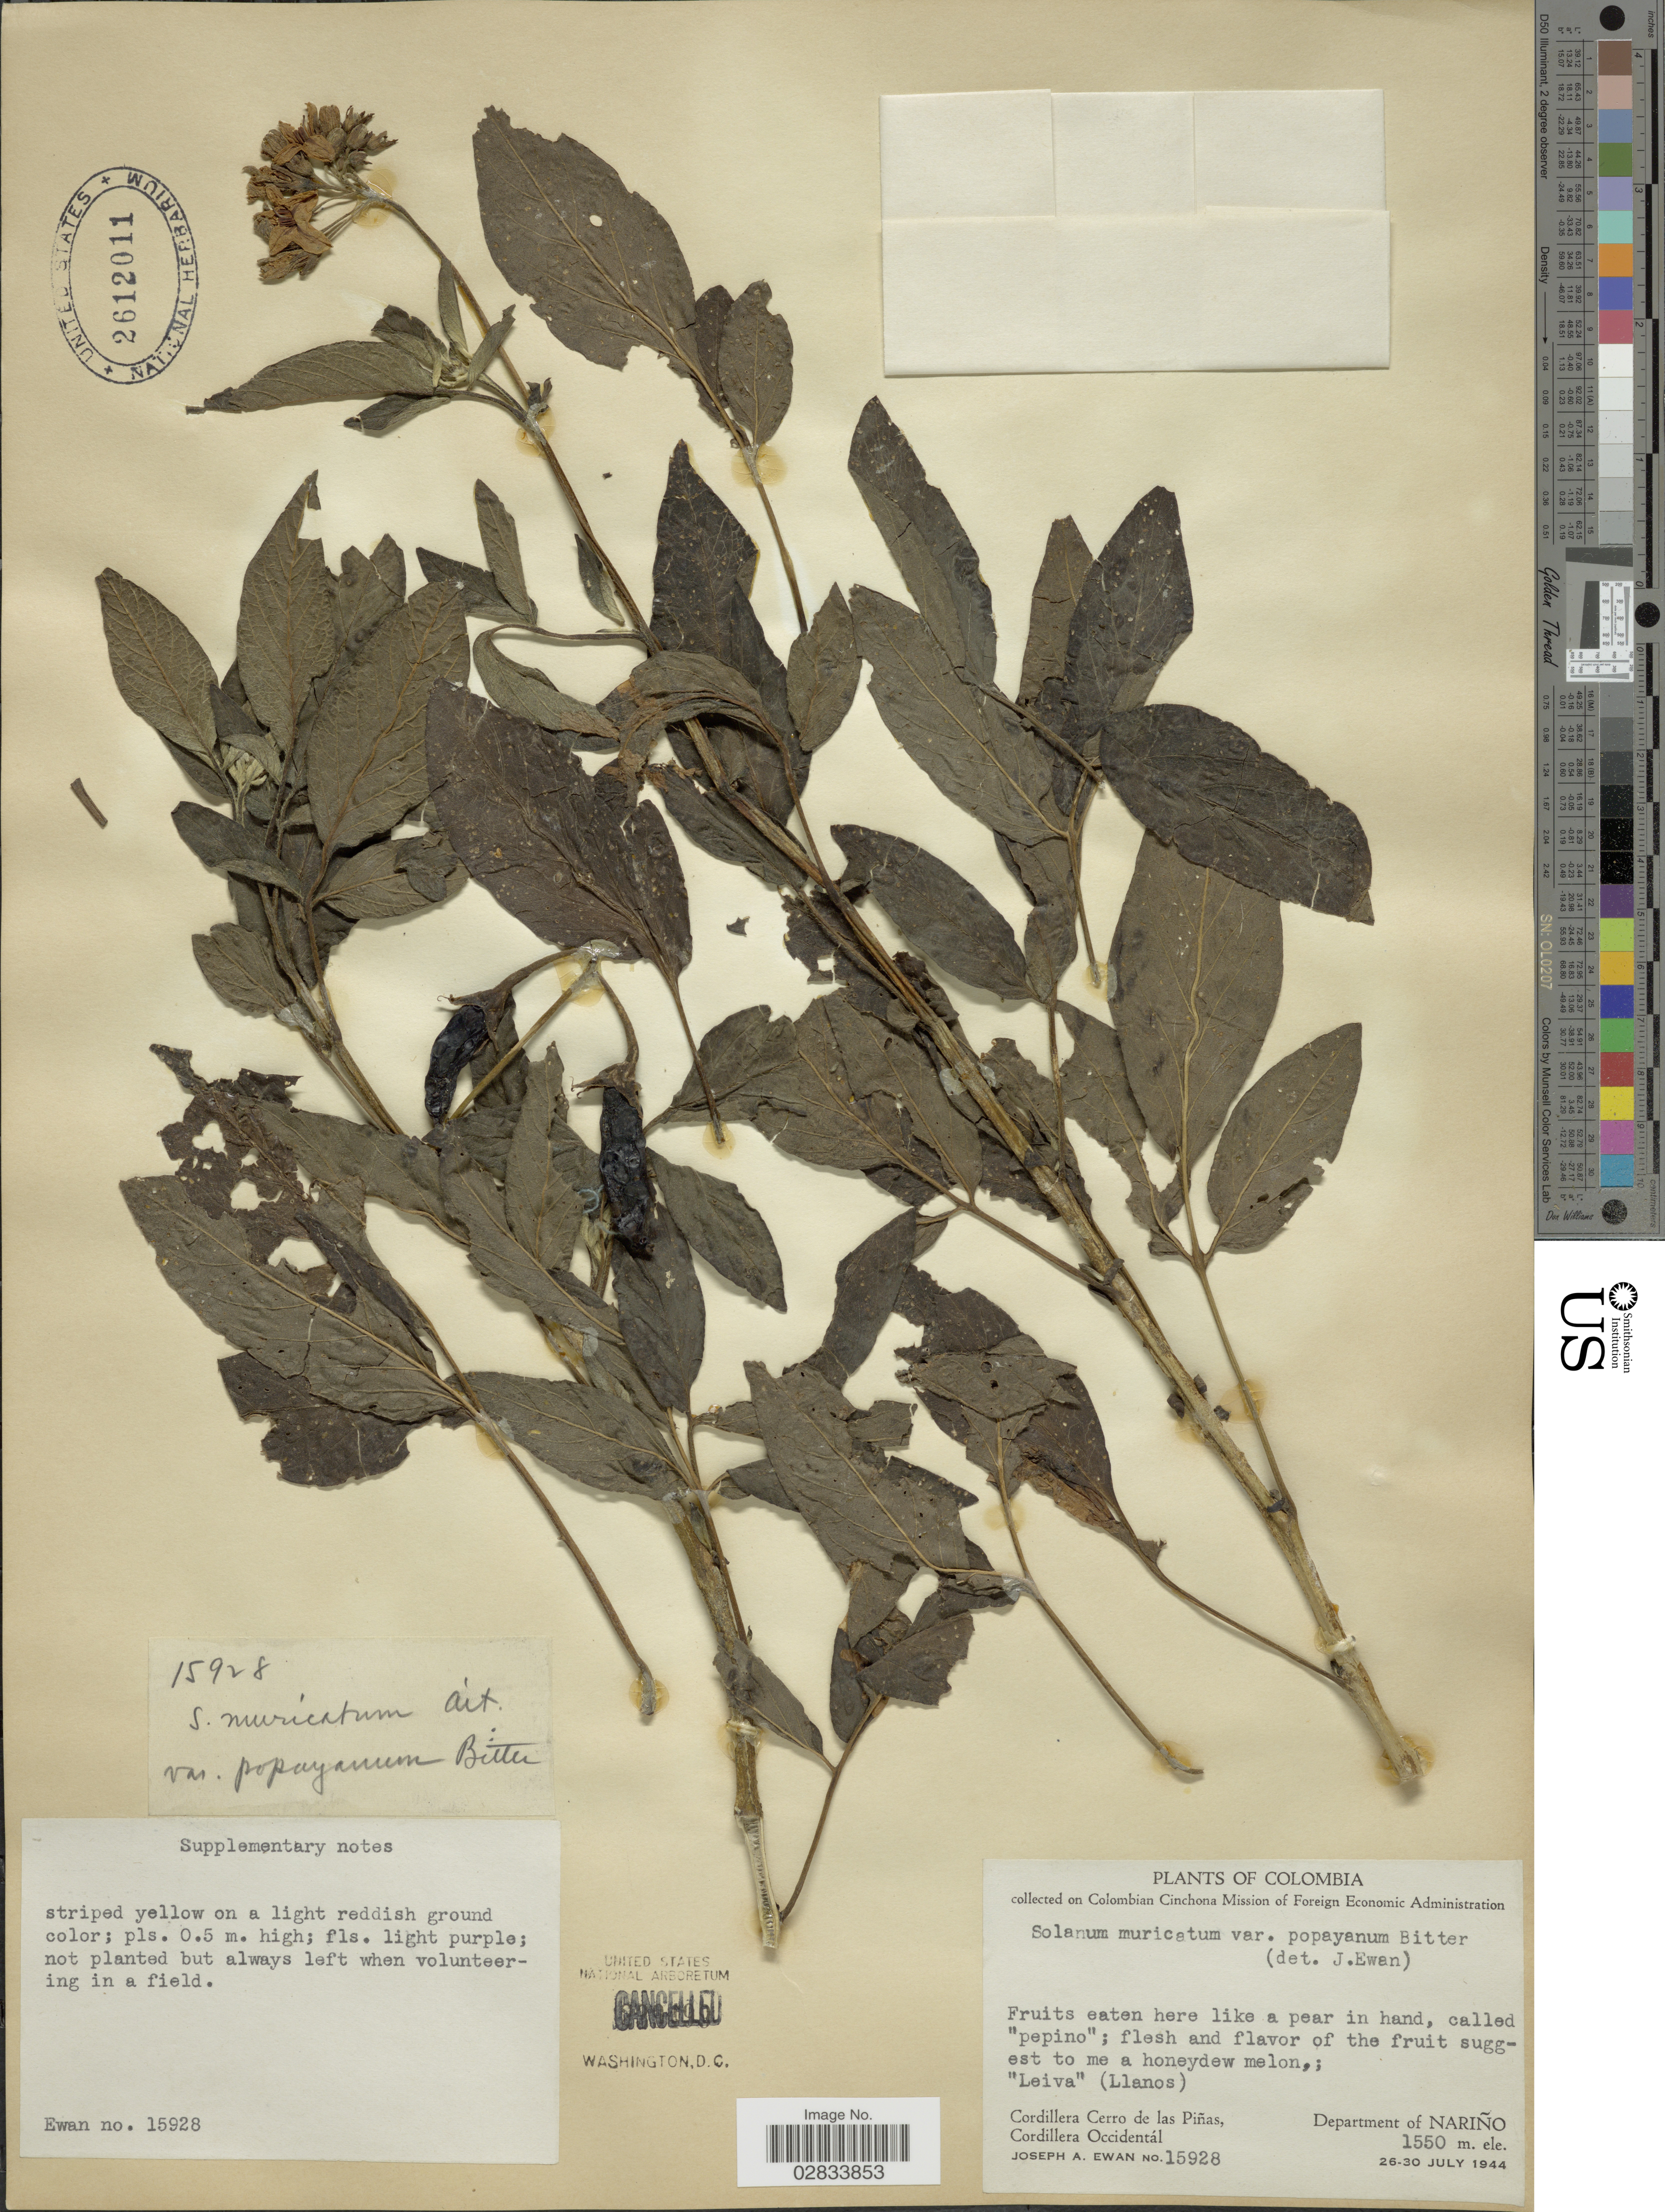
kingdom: Plantae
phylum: Tracheophyta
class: Magnoliopsida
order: Solanales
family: Solanaceae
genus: Solanum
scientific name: Solanum muricatum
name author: Aiton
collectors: J. A. Ewan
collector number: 15928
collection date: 1944-07-26/1944-07-30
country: Colombia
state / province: Nariño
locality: Cordillera Cerro de las Piñas, Cordillera Occidentál, Department of Nariño.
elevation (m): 1550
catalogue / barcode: US 2612011